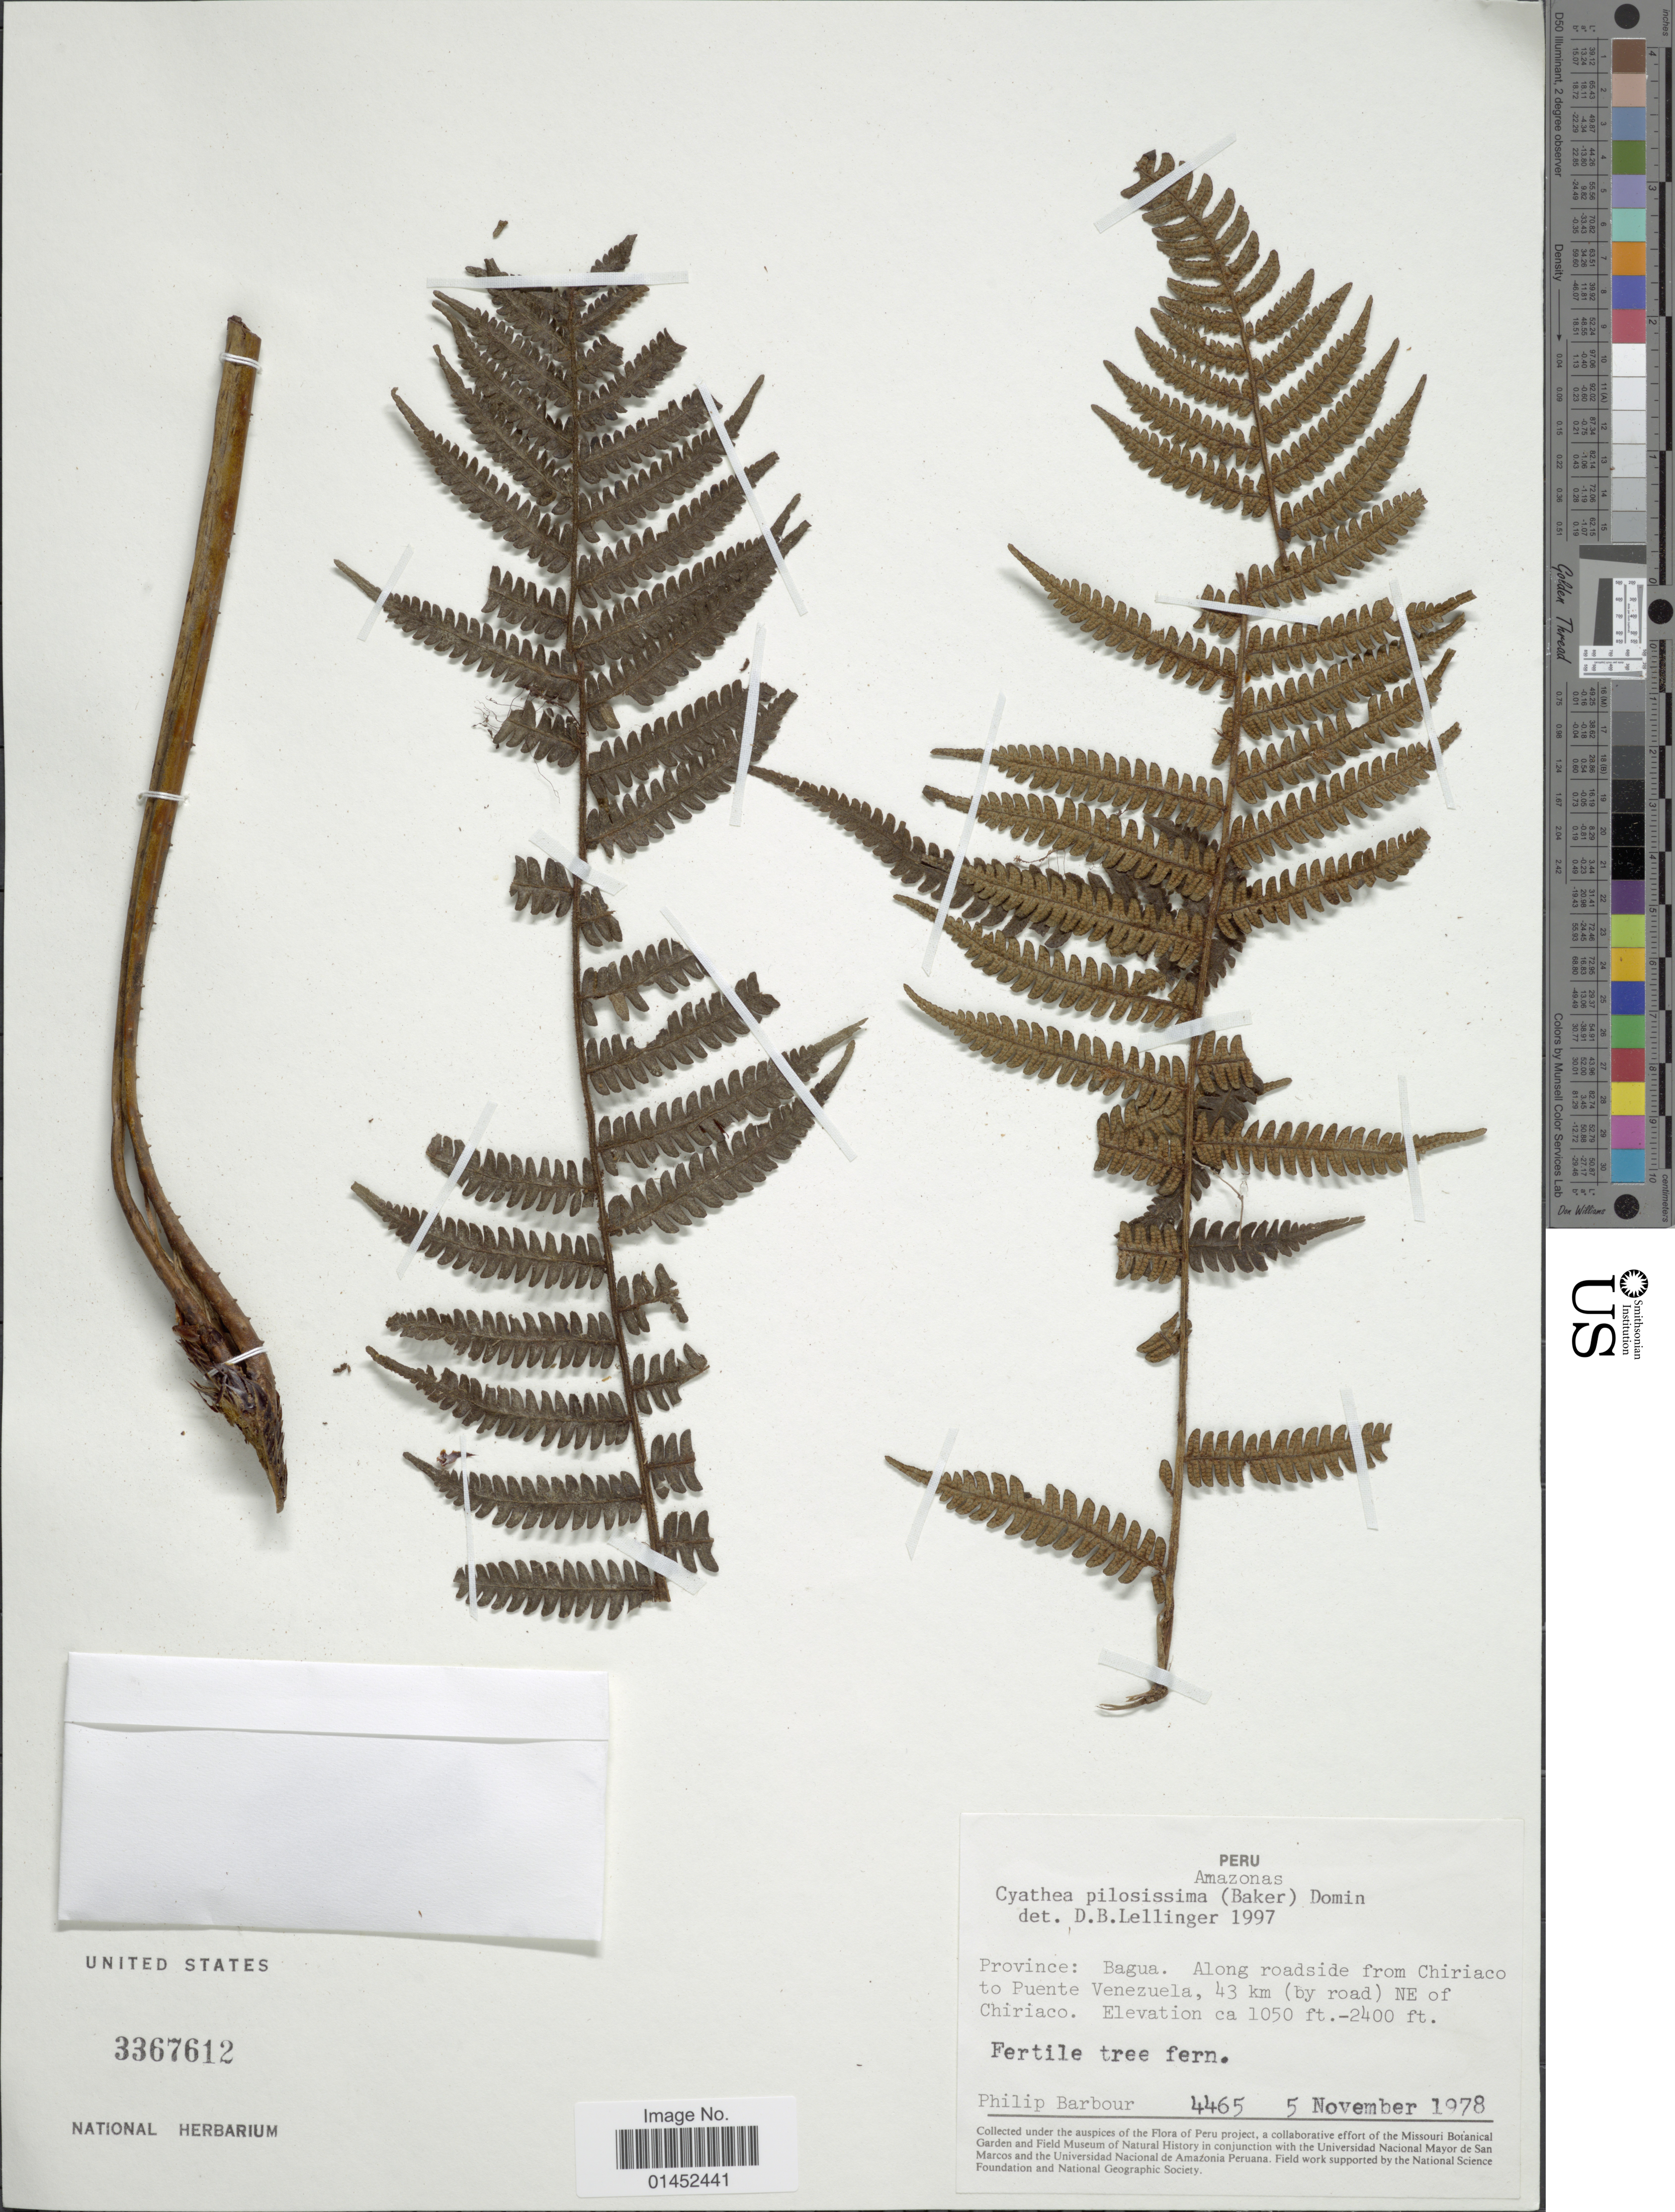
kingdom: Plantae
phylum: Tracheophyta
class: Polypodiopsida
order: Cyatheales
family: Cyatheaceae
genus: Cyathea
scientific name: Cyathea pilosissima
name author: (Baker) Domin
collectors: P. Barbour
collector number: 4465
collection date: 1978-11-05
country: Peru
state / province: Amazonas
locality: Province: Bagua. Along roadside from Chiricao to Puento Venezula, 43 km (by road) NE of Chiriaco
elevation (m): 320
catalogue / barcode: US 3367612